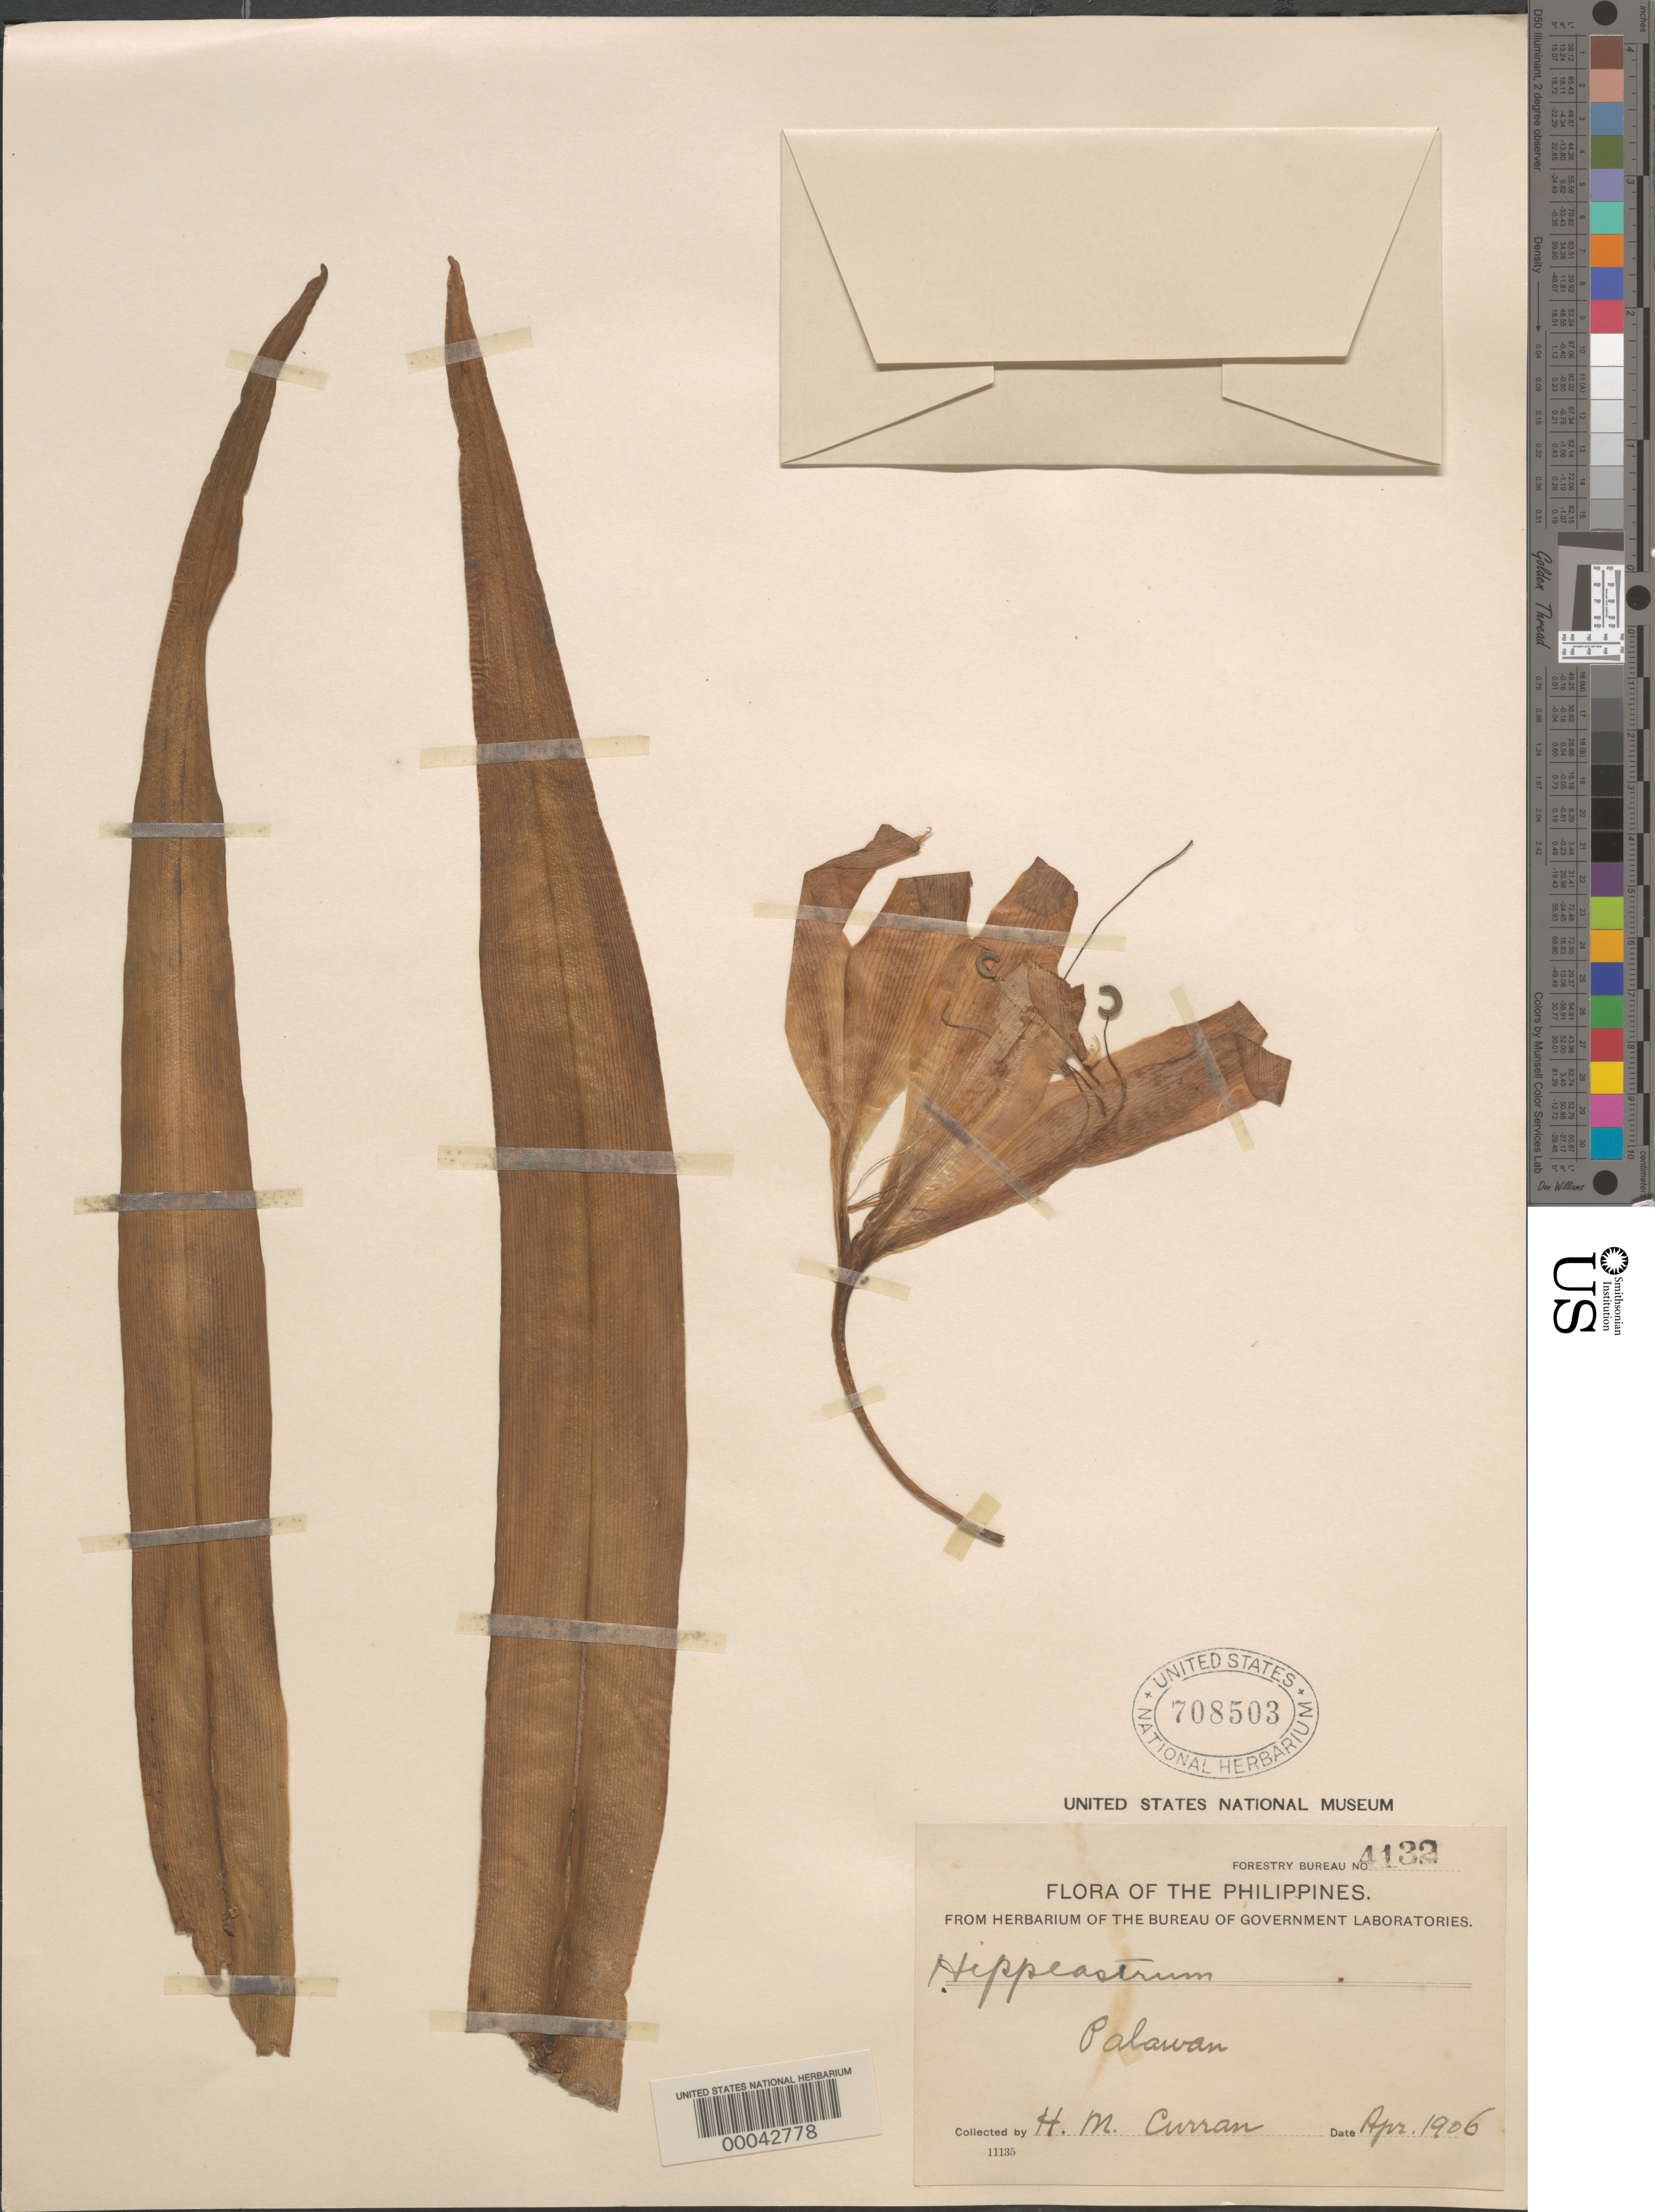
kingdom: Plantae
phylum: Tracheophyta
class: Liliopsida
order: Asparagales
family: Amaryllidaceae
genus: Hippeastrum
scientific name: Hippeastrum sp.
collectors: H. M. Curran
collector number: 4132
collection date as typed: Apr 1906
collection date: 1906-04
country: Philippines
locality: Palawan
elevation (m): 1400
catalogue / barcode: US 708503